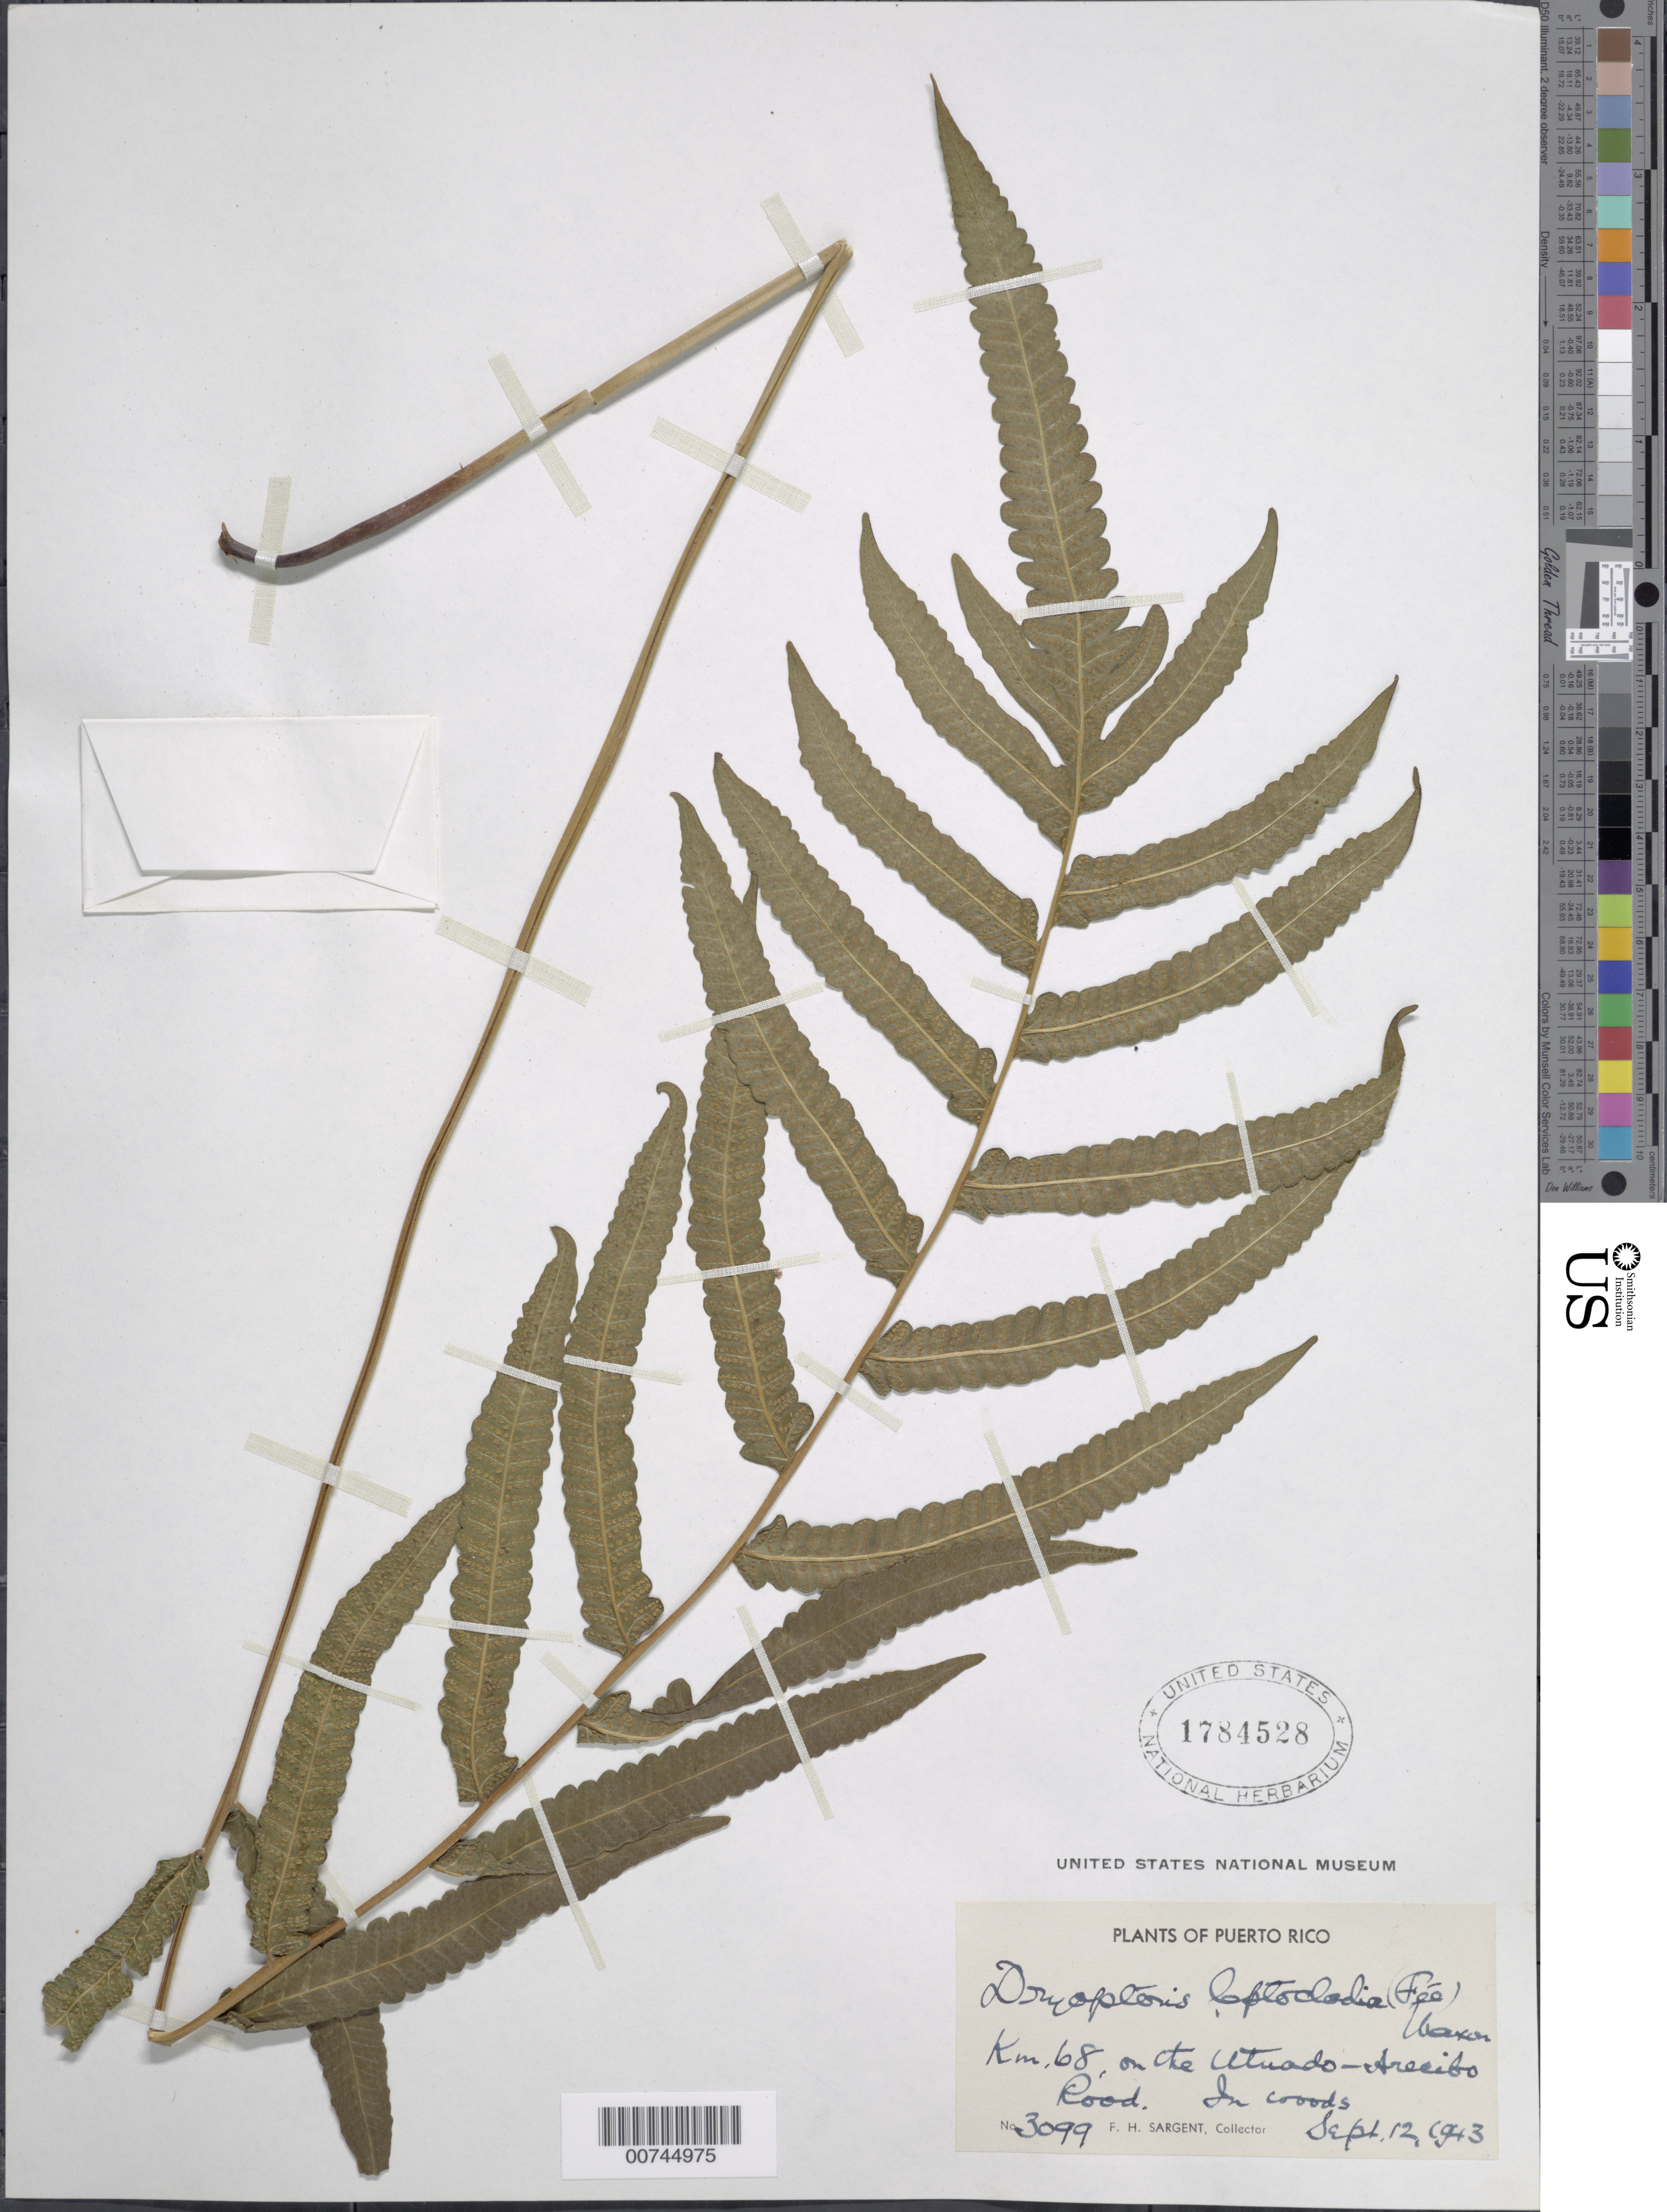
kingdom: Plantae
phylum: Tracheophyta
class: Polypodiopsida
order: Polypodiales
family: Thelypteridaceae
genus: Goniopteris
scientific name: Goniopteris leptocladia (Fée) comb. nov., ined 2015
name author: (Fée)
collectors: F. H. Sargent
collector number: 3099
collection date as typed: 12 Sep 1913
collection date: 1913-09-12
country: Puerto Rico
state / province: Arecibo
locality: km 68, on the Utuado- Arecibo road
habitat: In woods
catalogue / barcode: US 1784528